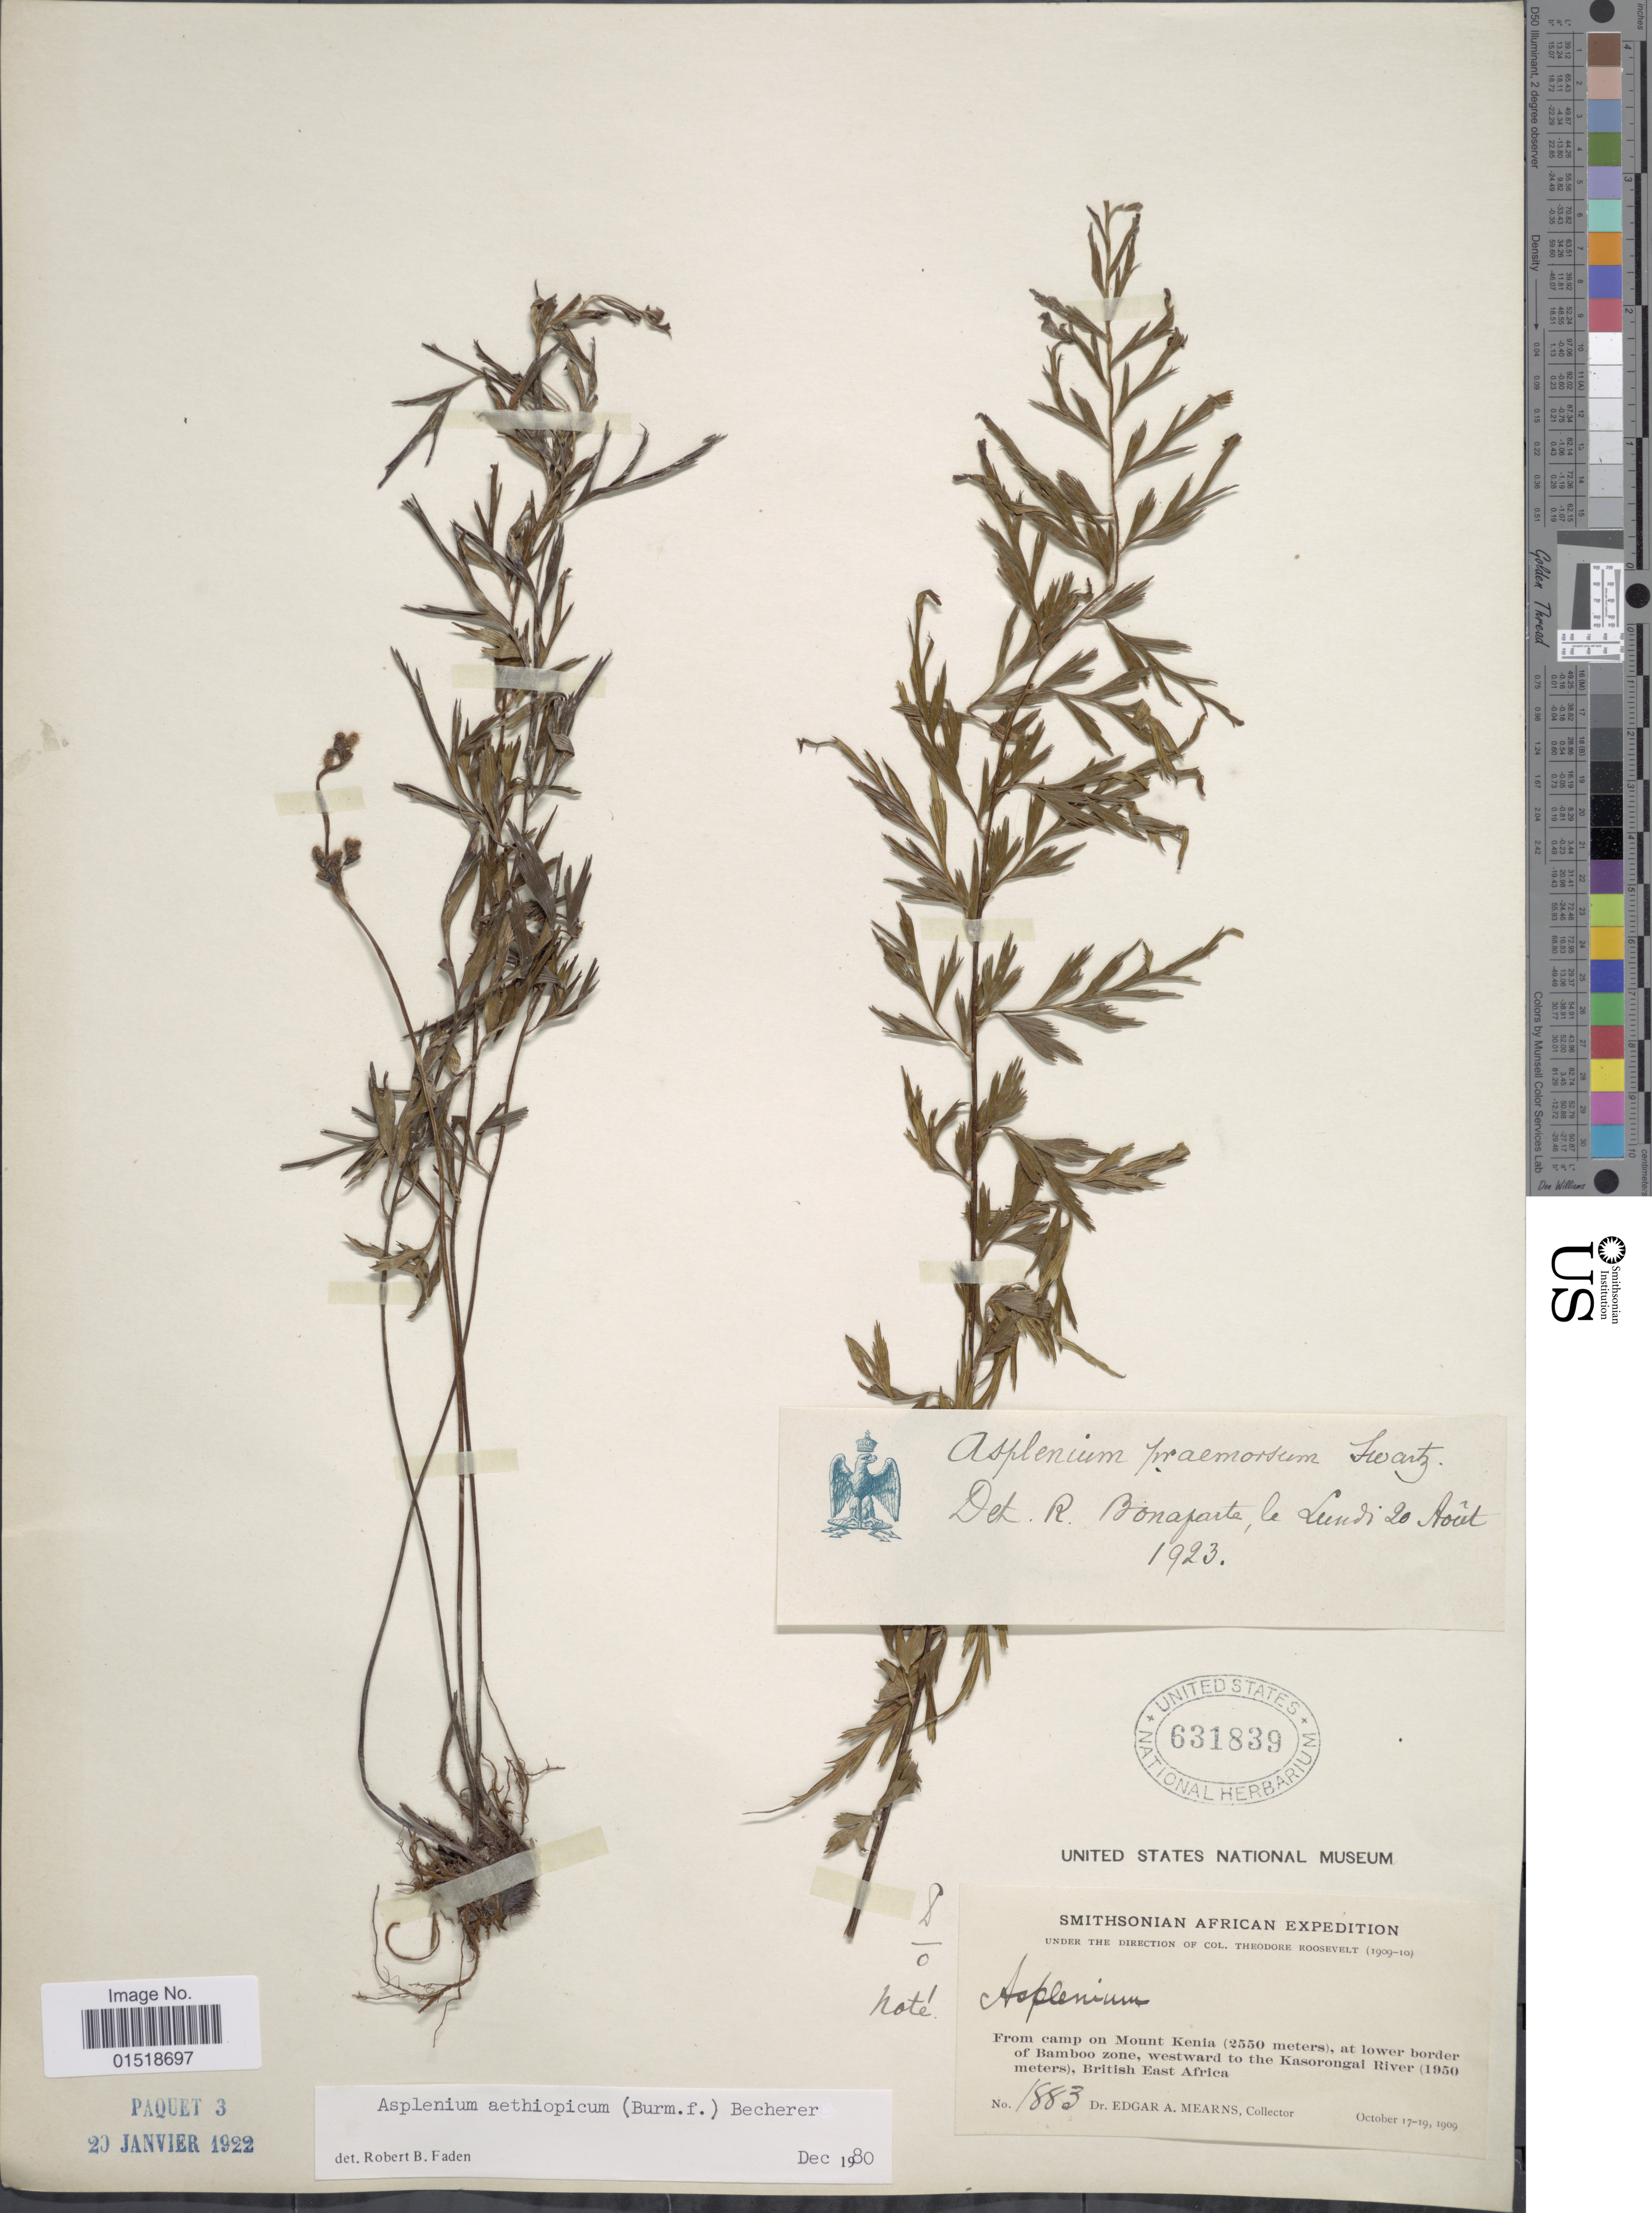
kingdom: Plantae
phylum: Tracheophyta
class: Polypodiopsida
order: Polypodiales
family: Aspleniaceae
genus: Asplenium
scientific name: Asplenium affine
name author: Sw.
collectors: E. A. Mearns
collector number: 1883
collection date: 1909-10-17/1909-10-19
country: Kenya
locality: From camp on Mount Kenia, at lower border of Bamboo zone, westward to the Kasorongai River, British East Africa.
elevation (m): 1950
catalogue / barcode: US 631839